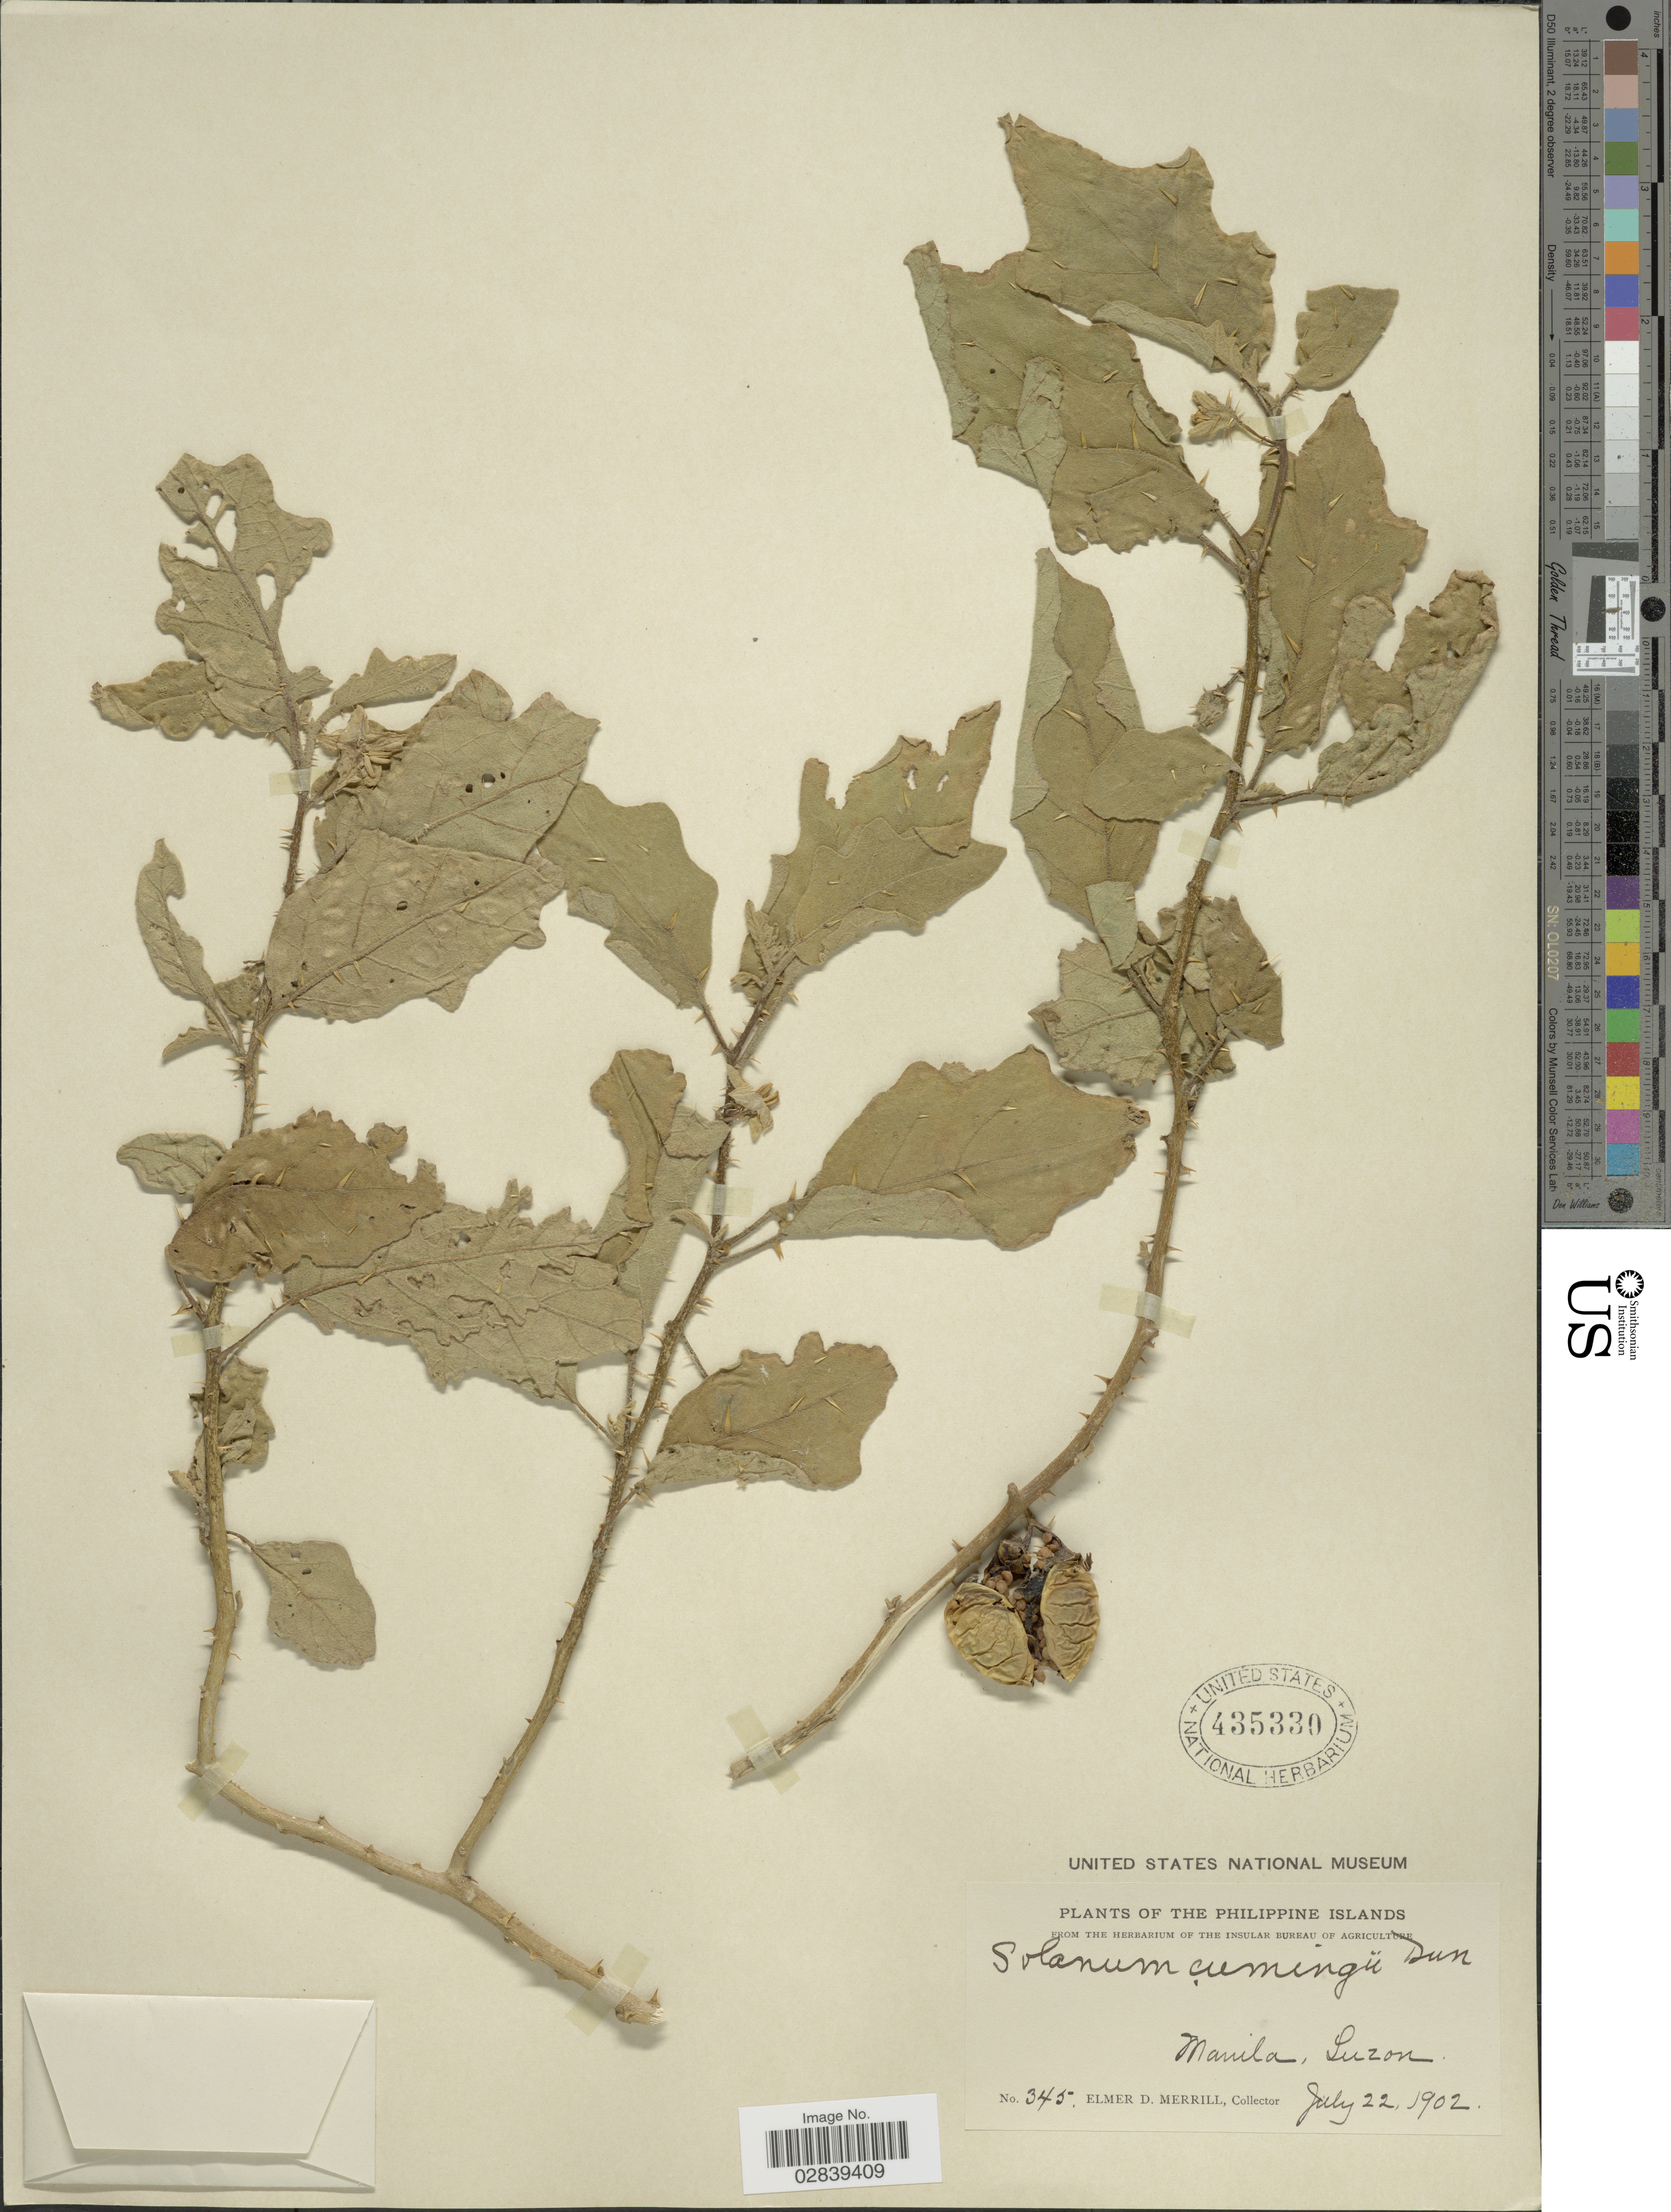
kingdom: Plantae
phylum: Tracheophyta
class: Magnoliopsida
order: Solanales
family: Solanaceae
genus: Solanum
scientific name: Solanum cumingii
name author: Dunal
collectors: E. D. Merrill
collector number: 345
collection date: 1902-07-22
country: Philippines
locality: Manila, Luzon.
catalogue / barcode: US 435330